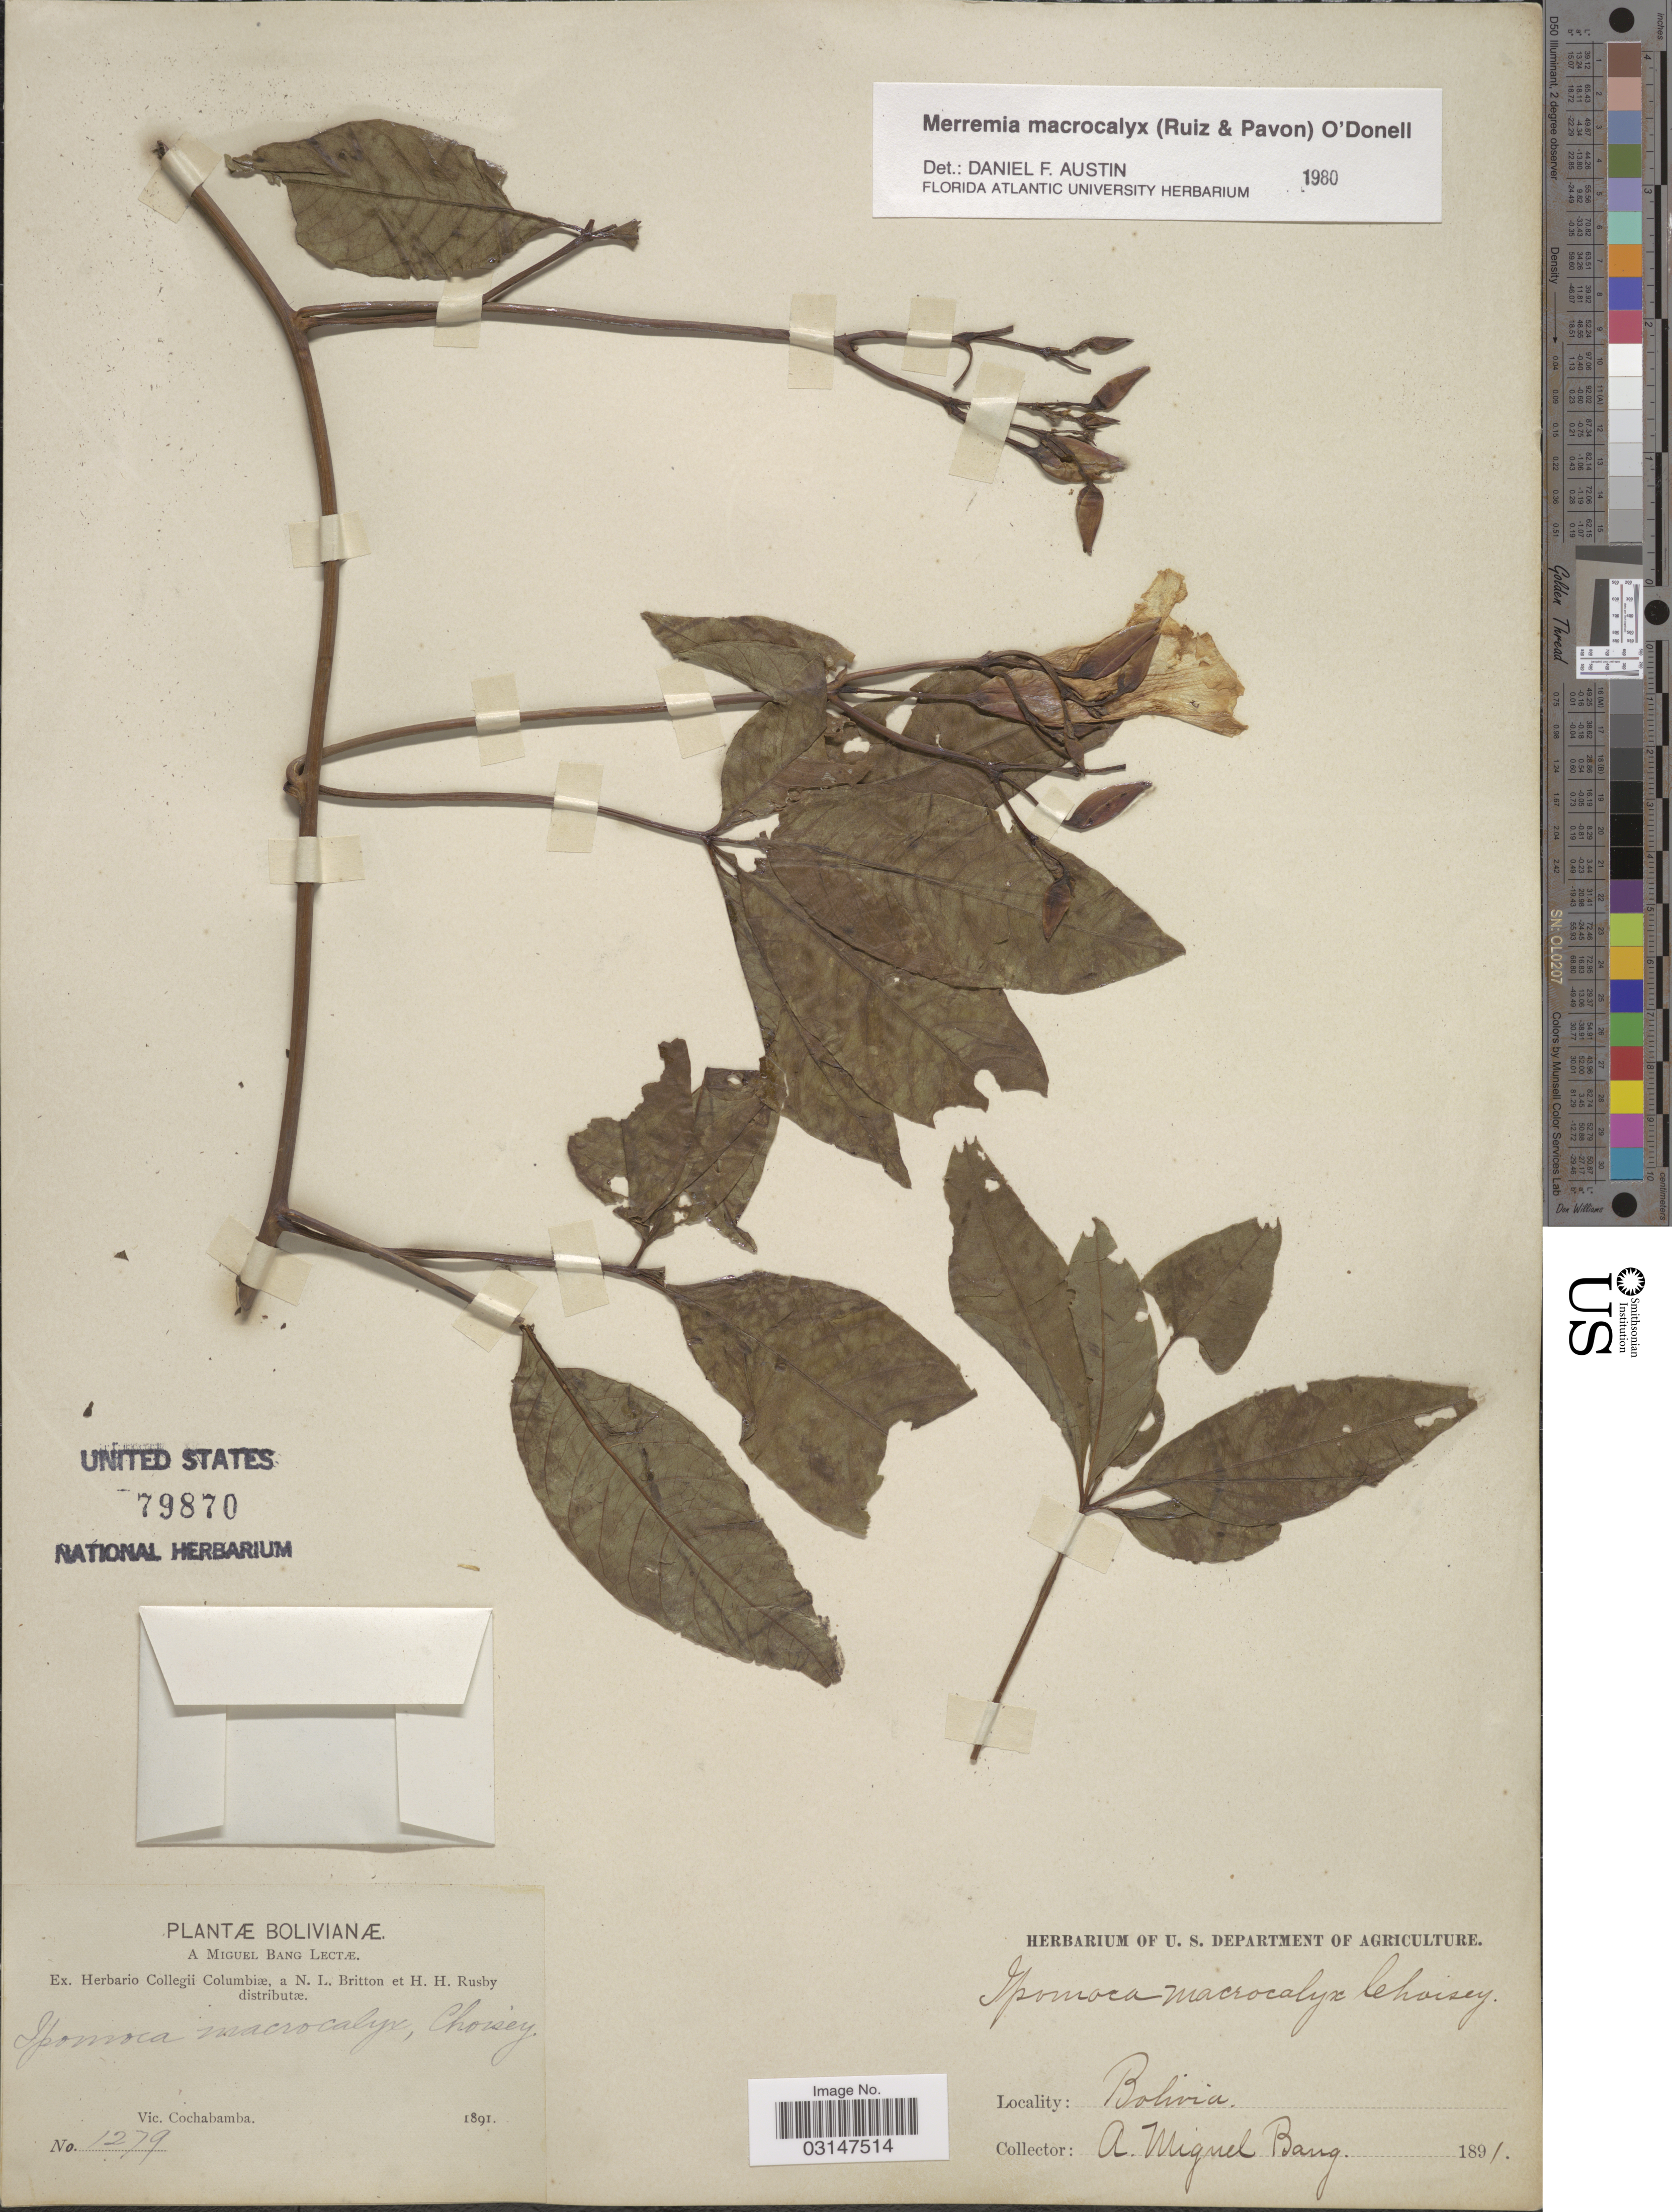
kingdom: Plantae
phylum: Tracheophyta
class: Magnoliopsida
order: Solanales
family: Convolvulaceae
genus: Distimake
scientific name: Distimake macrocalyx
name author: (Ruiz & Pav.) A. R. Simões & Staples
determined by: Strong, Mark T., (BOT), Smithsonian Institution - National Museum of Natural History (UNITED STATES)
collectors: M. Bang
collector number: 1279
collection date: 1891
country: Bolivia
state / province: Cochabamba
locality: Vic. Cochabamba.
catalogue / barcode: US 79870